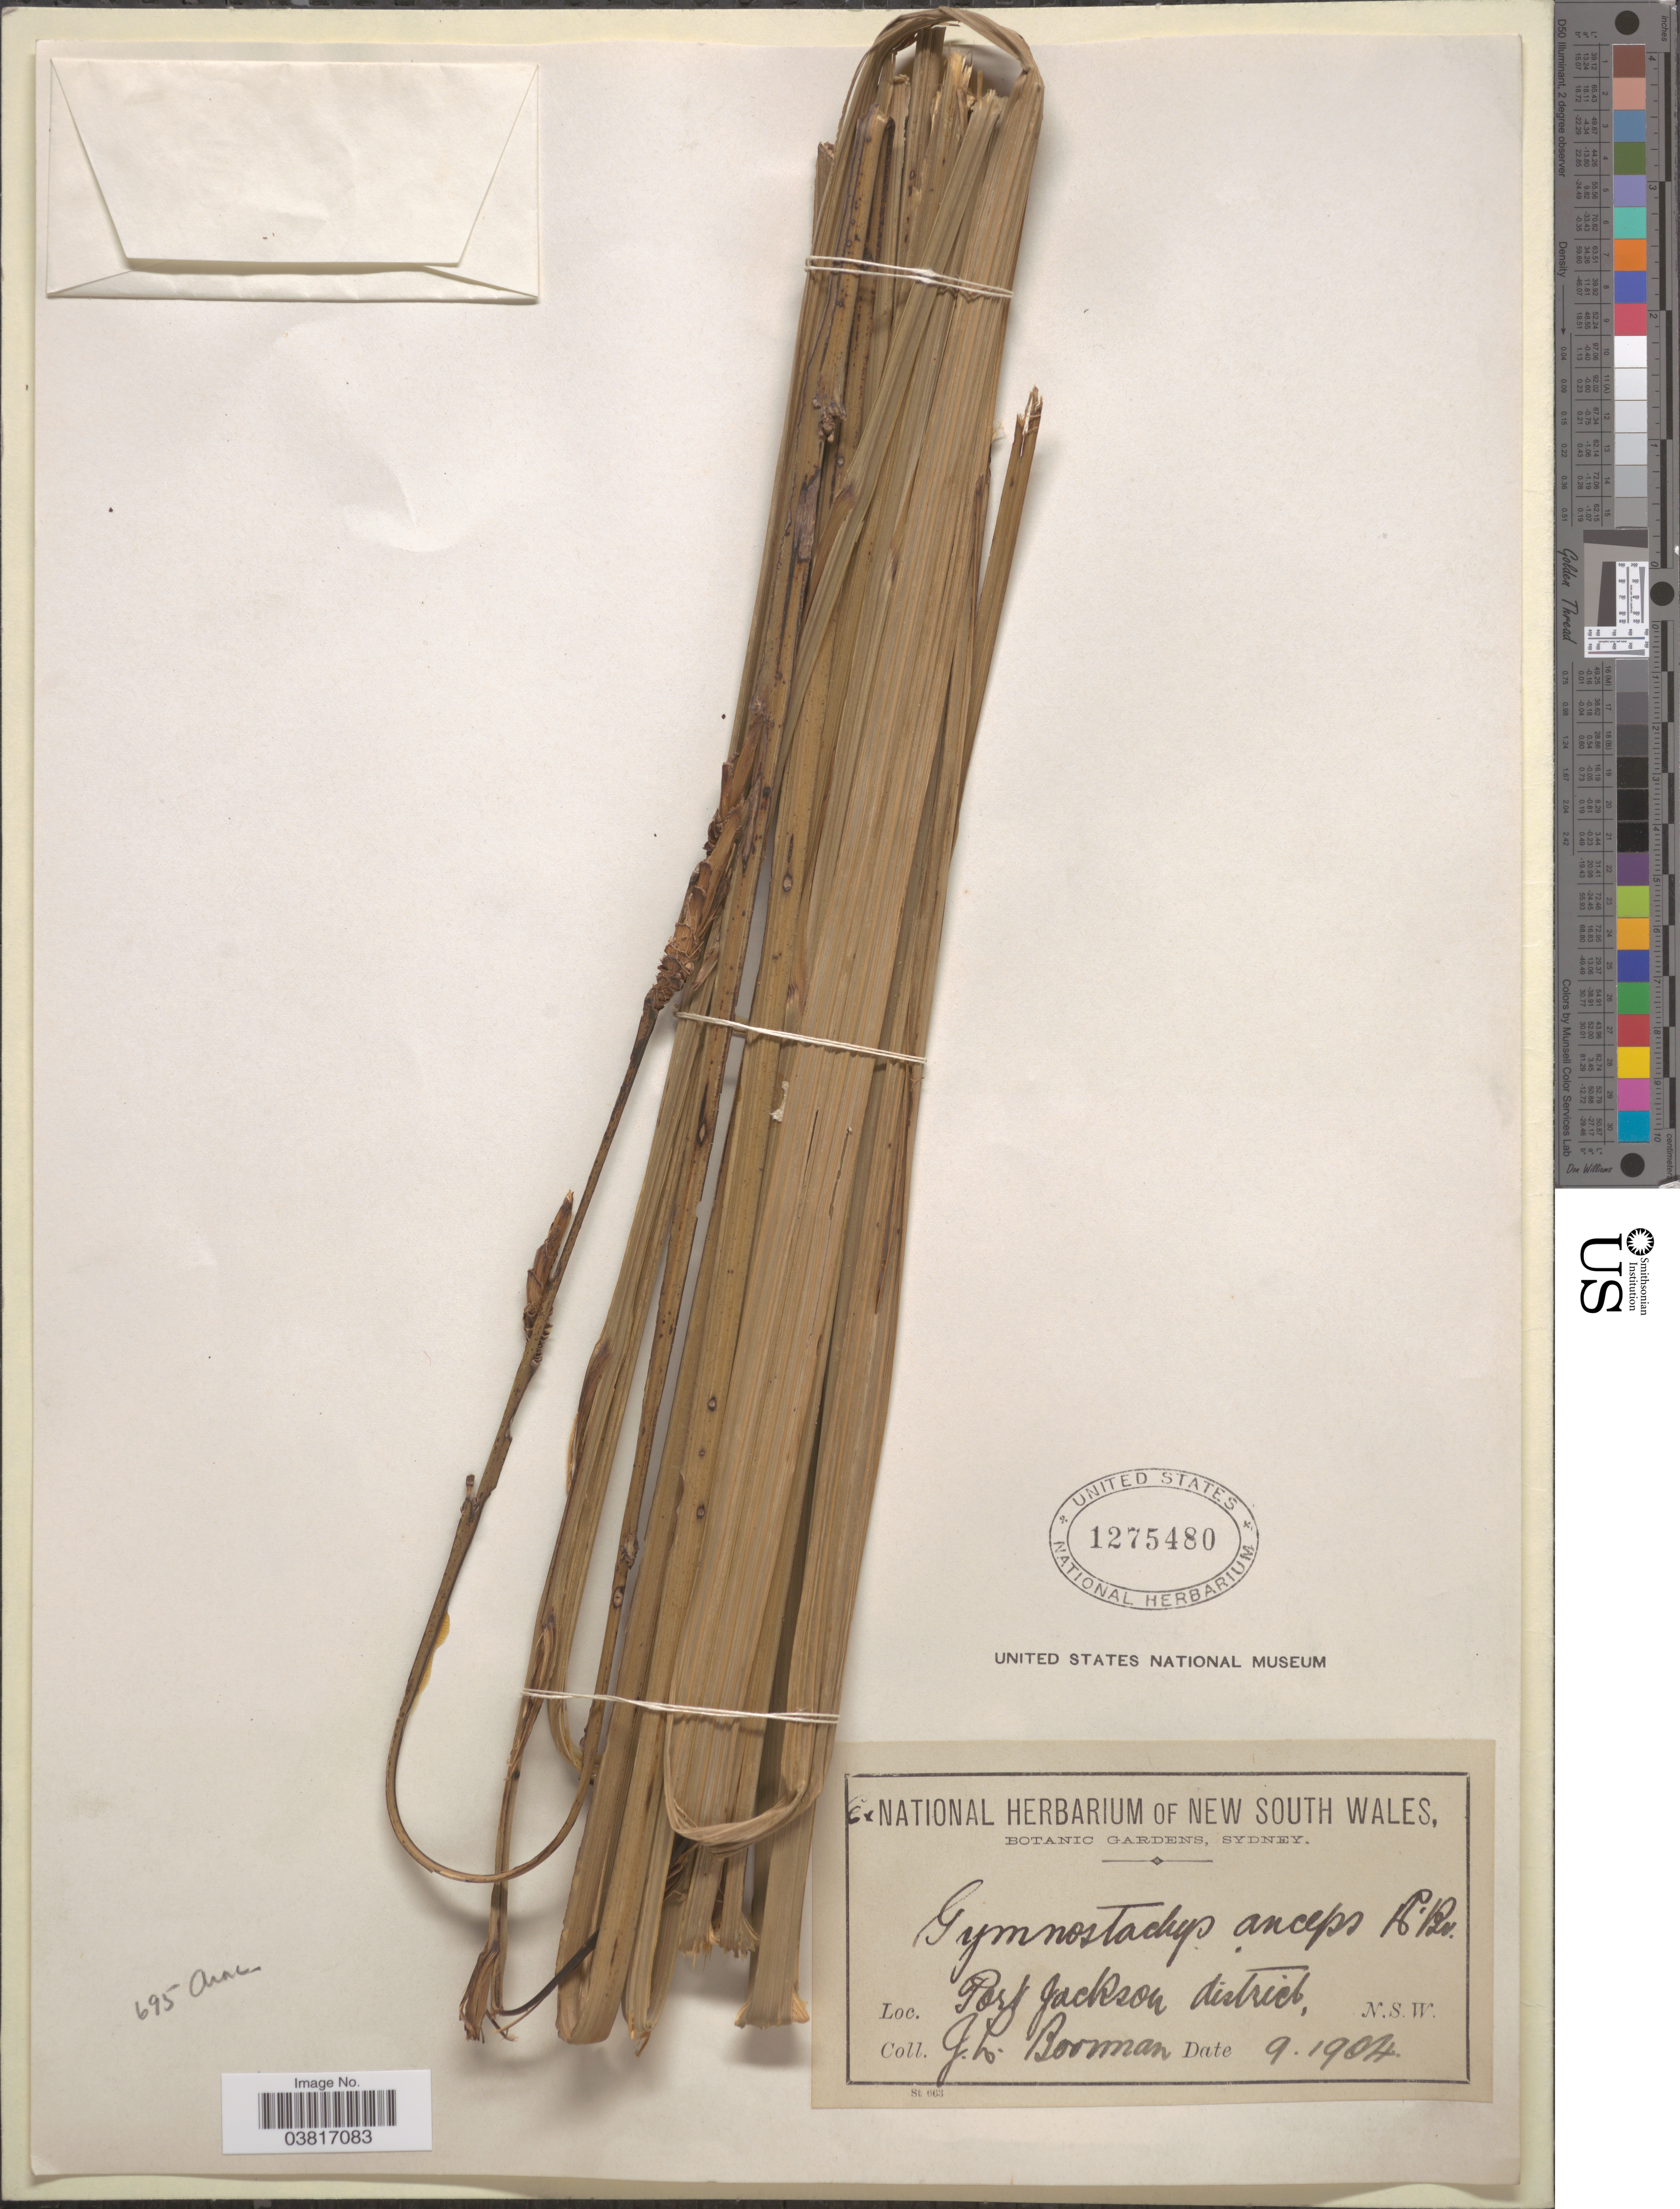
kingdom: Plantae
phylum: Tracheophyta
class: Liliopsida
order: Alismatales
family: Araceae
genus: Gymnostachys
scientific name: Gymnostachys anceps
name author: R. Br.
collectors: J. Boorman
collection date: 1904-09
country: Australia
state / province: New South Wales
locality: Port Jackson district.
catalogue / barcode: US 1275480